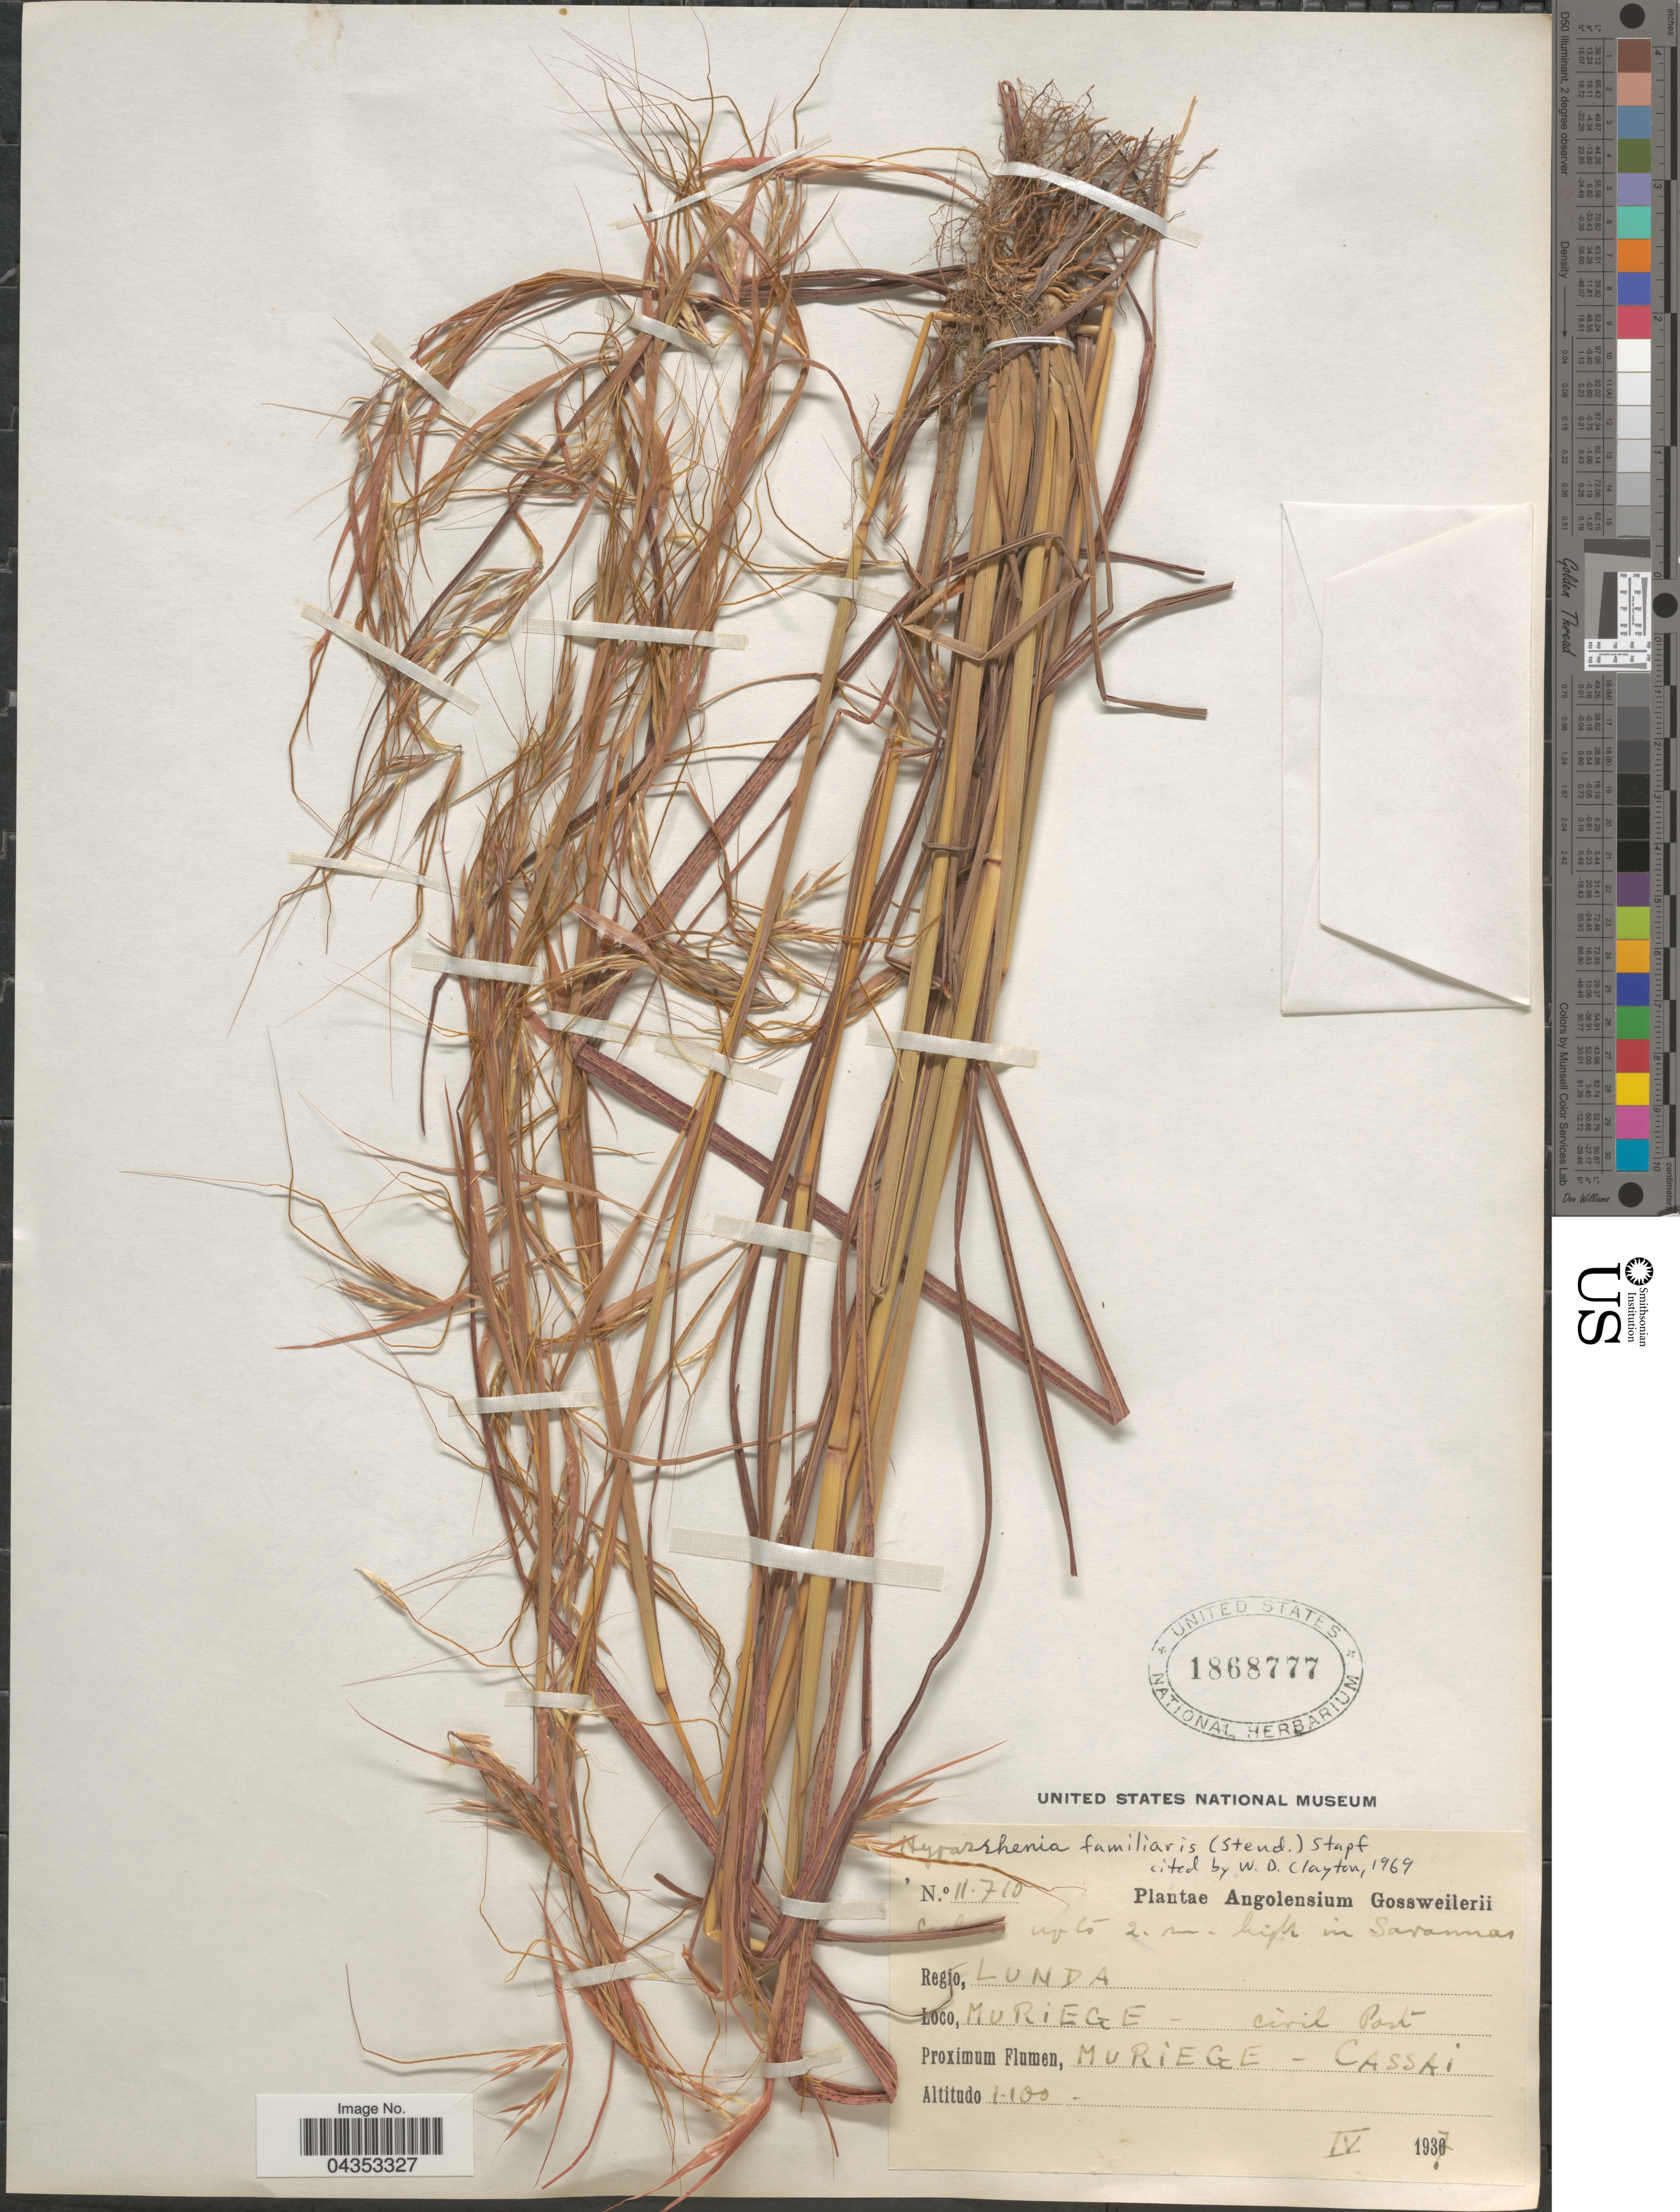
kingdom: Plantae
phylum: Tracheophyta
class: Liliopsida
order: Poales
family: Poaceae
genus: Hyparrhenia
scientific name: Hyparrhenia familiaris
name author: (Steud.) Stapf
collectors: -. Gossweiler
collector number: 11710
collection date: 1937-04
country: Angola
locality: Regio, Lunda. Muriege - Civil Port. Proximum Flumen, Muriege - Cassai.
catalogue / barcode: US 1868777